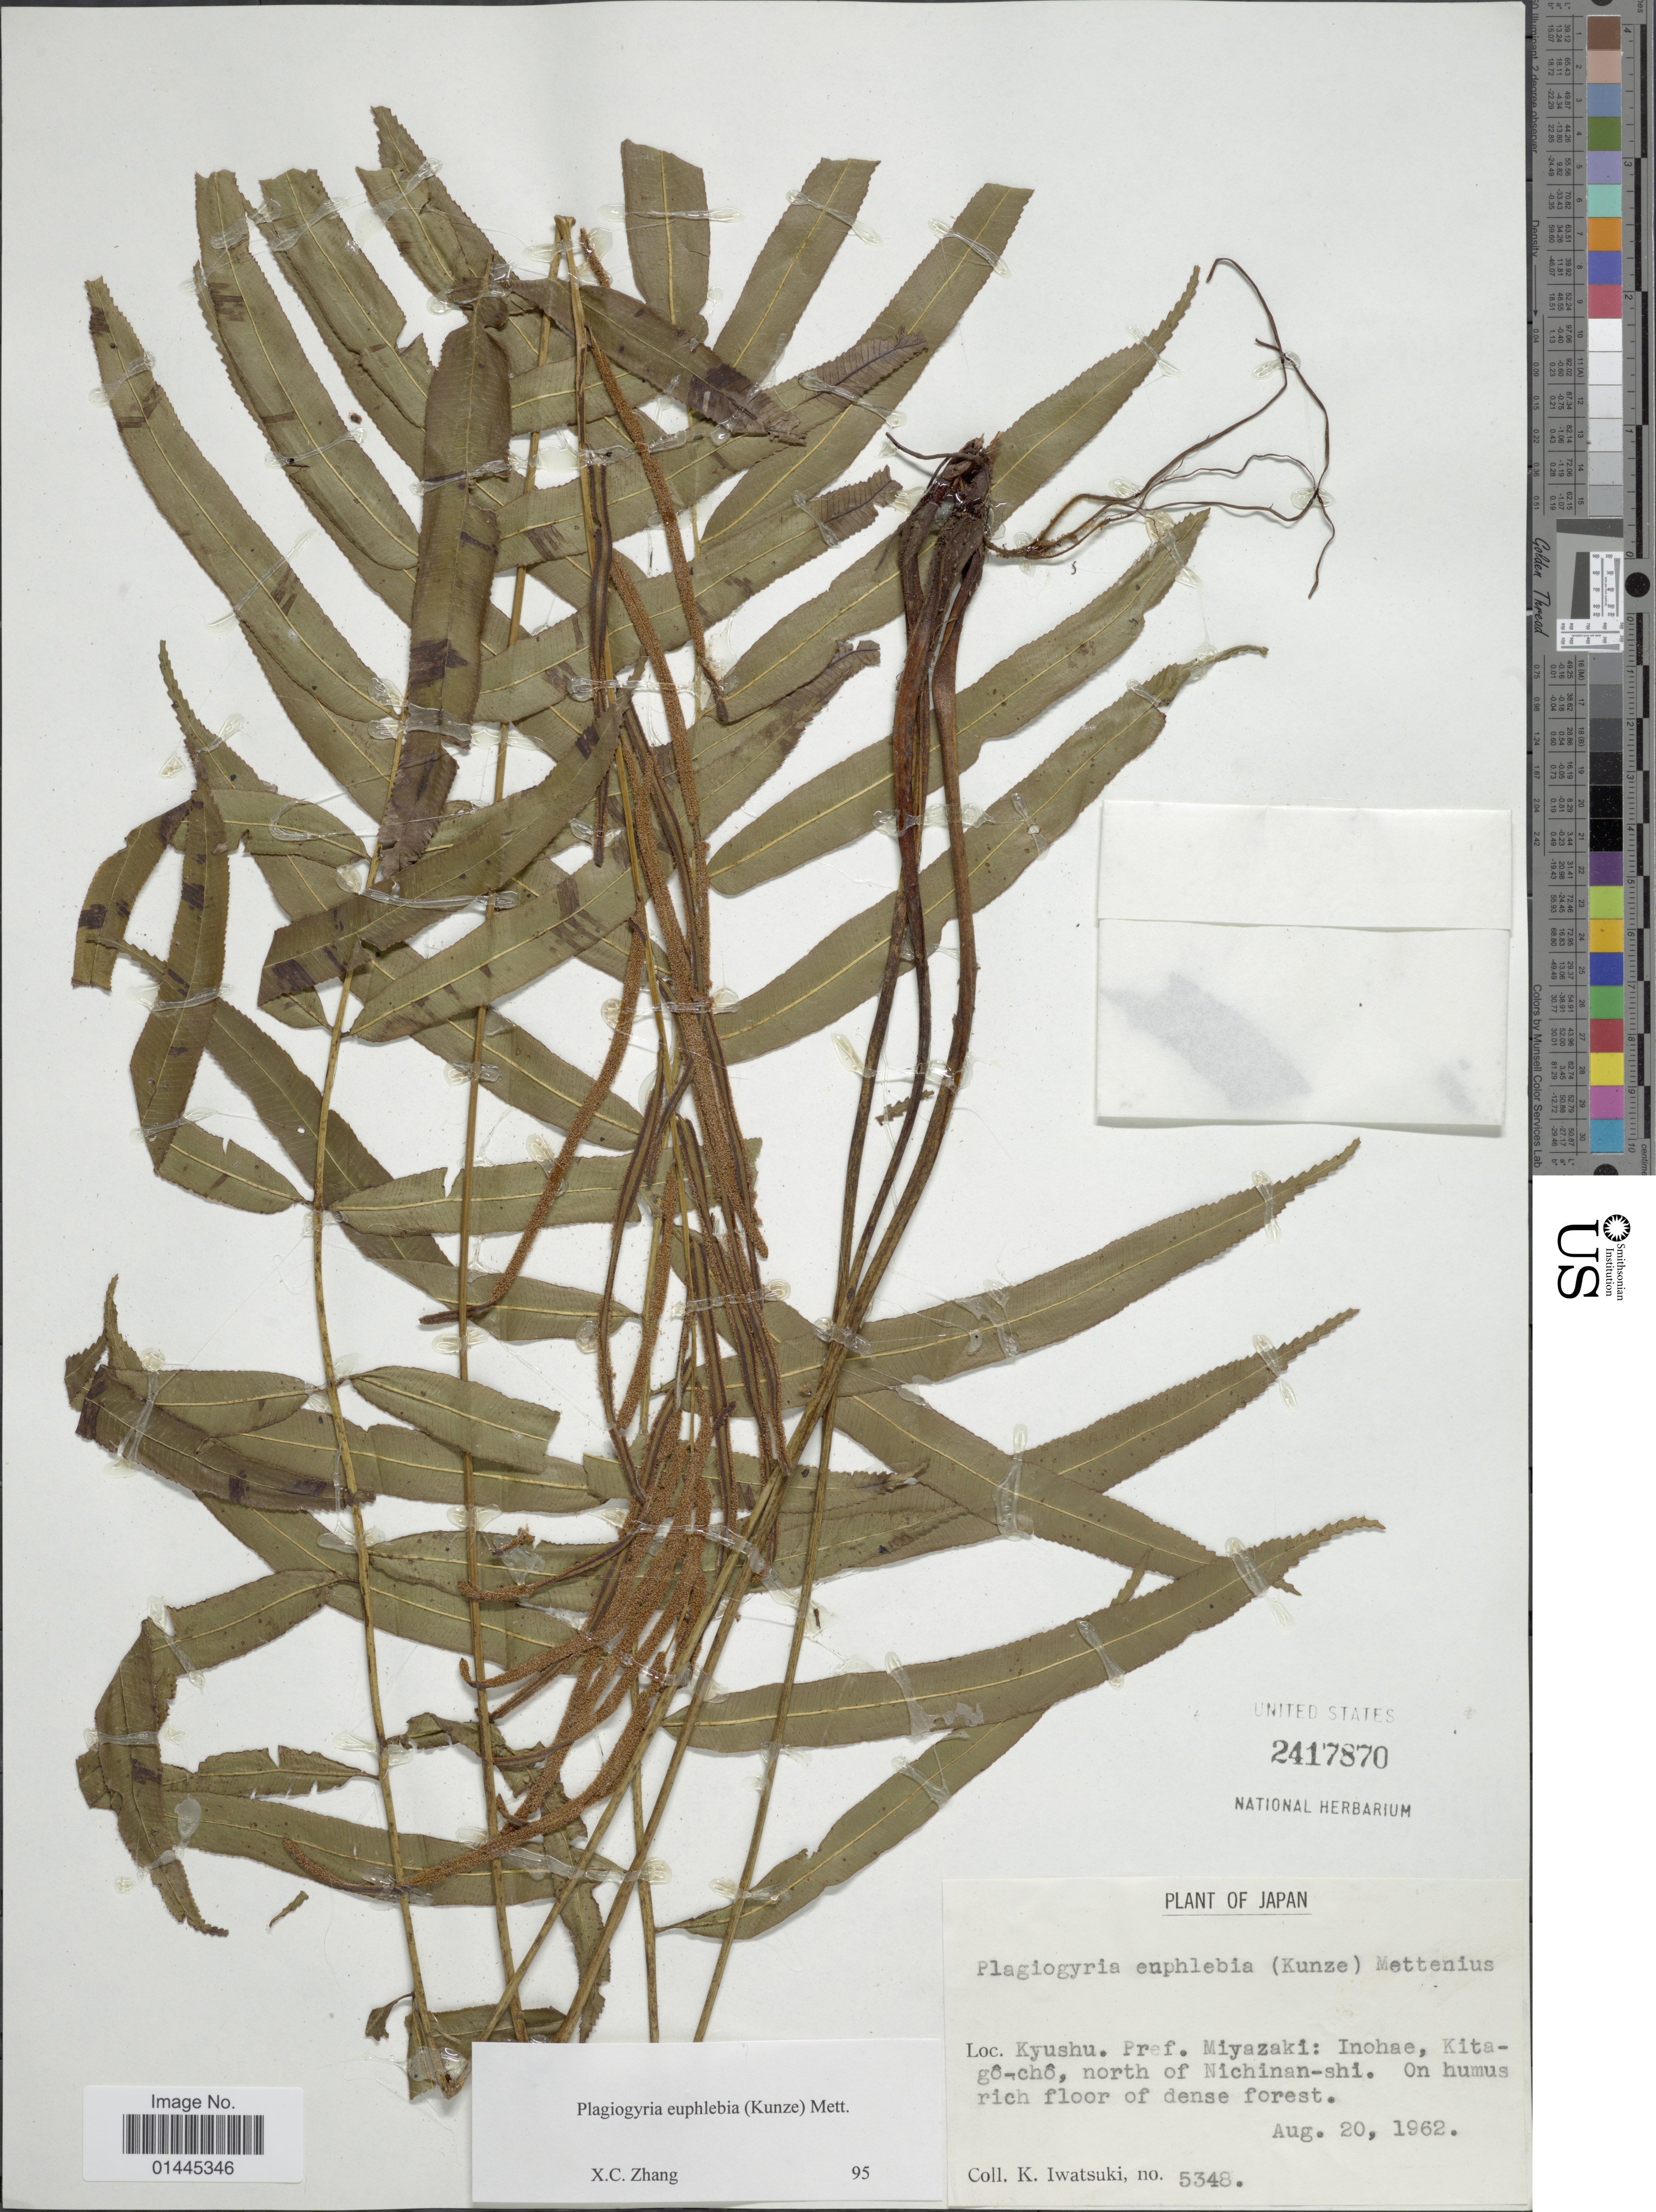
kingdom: Plantae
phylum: Tracheophyta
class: Polypodiopsida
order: Cyatheales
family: Plagiogyriaceae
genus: Plagiogyria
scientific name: Plagiogyria euphlebia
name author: (Kunze) Mett.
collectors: K. Iwatsuki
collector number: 5348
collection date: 1962-08-20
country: Japan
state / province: Miyazaki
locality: Kyushu, Inohae, Kitsgo-cho, north of Nichinan-shi.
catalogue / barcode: US 2417870